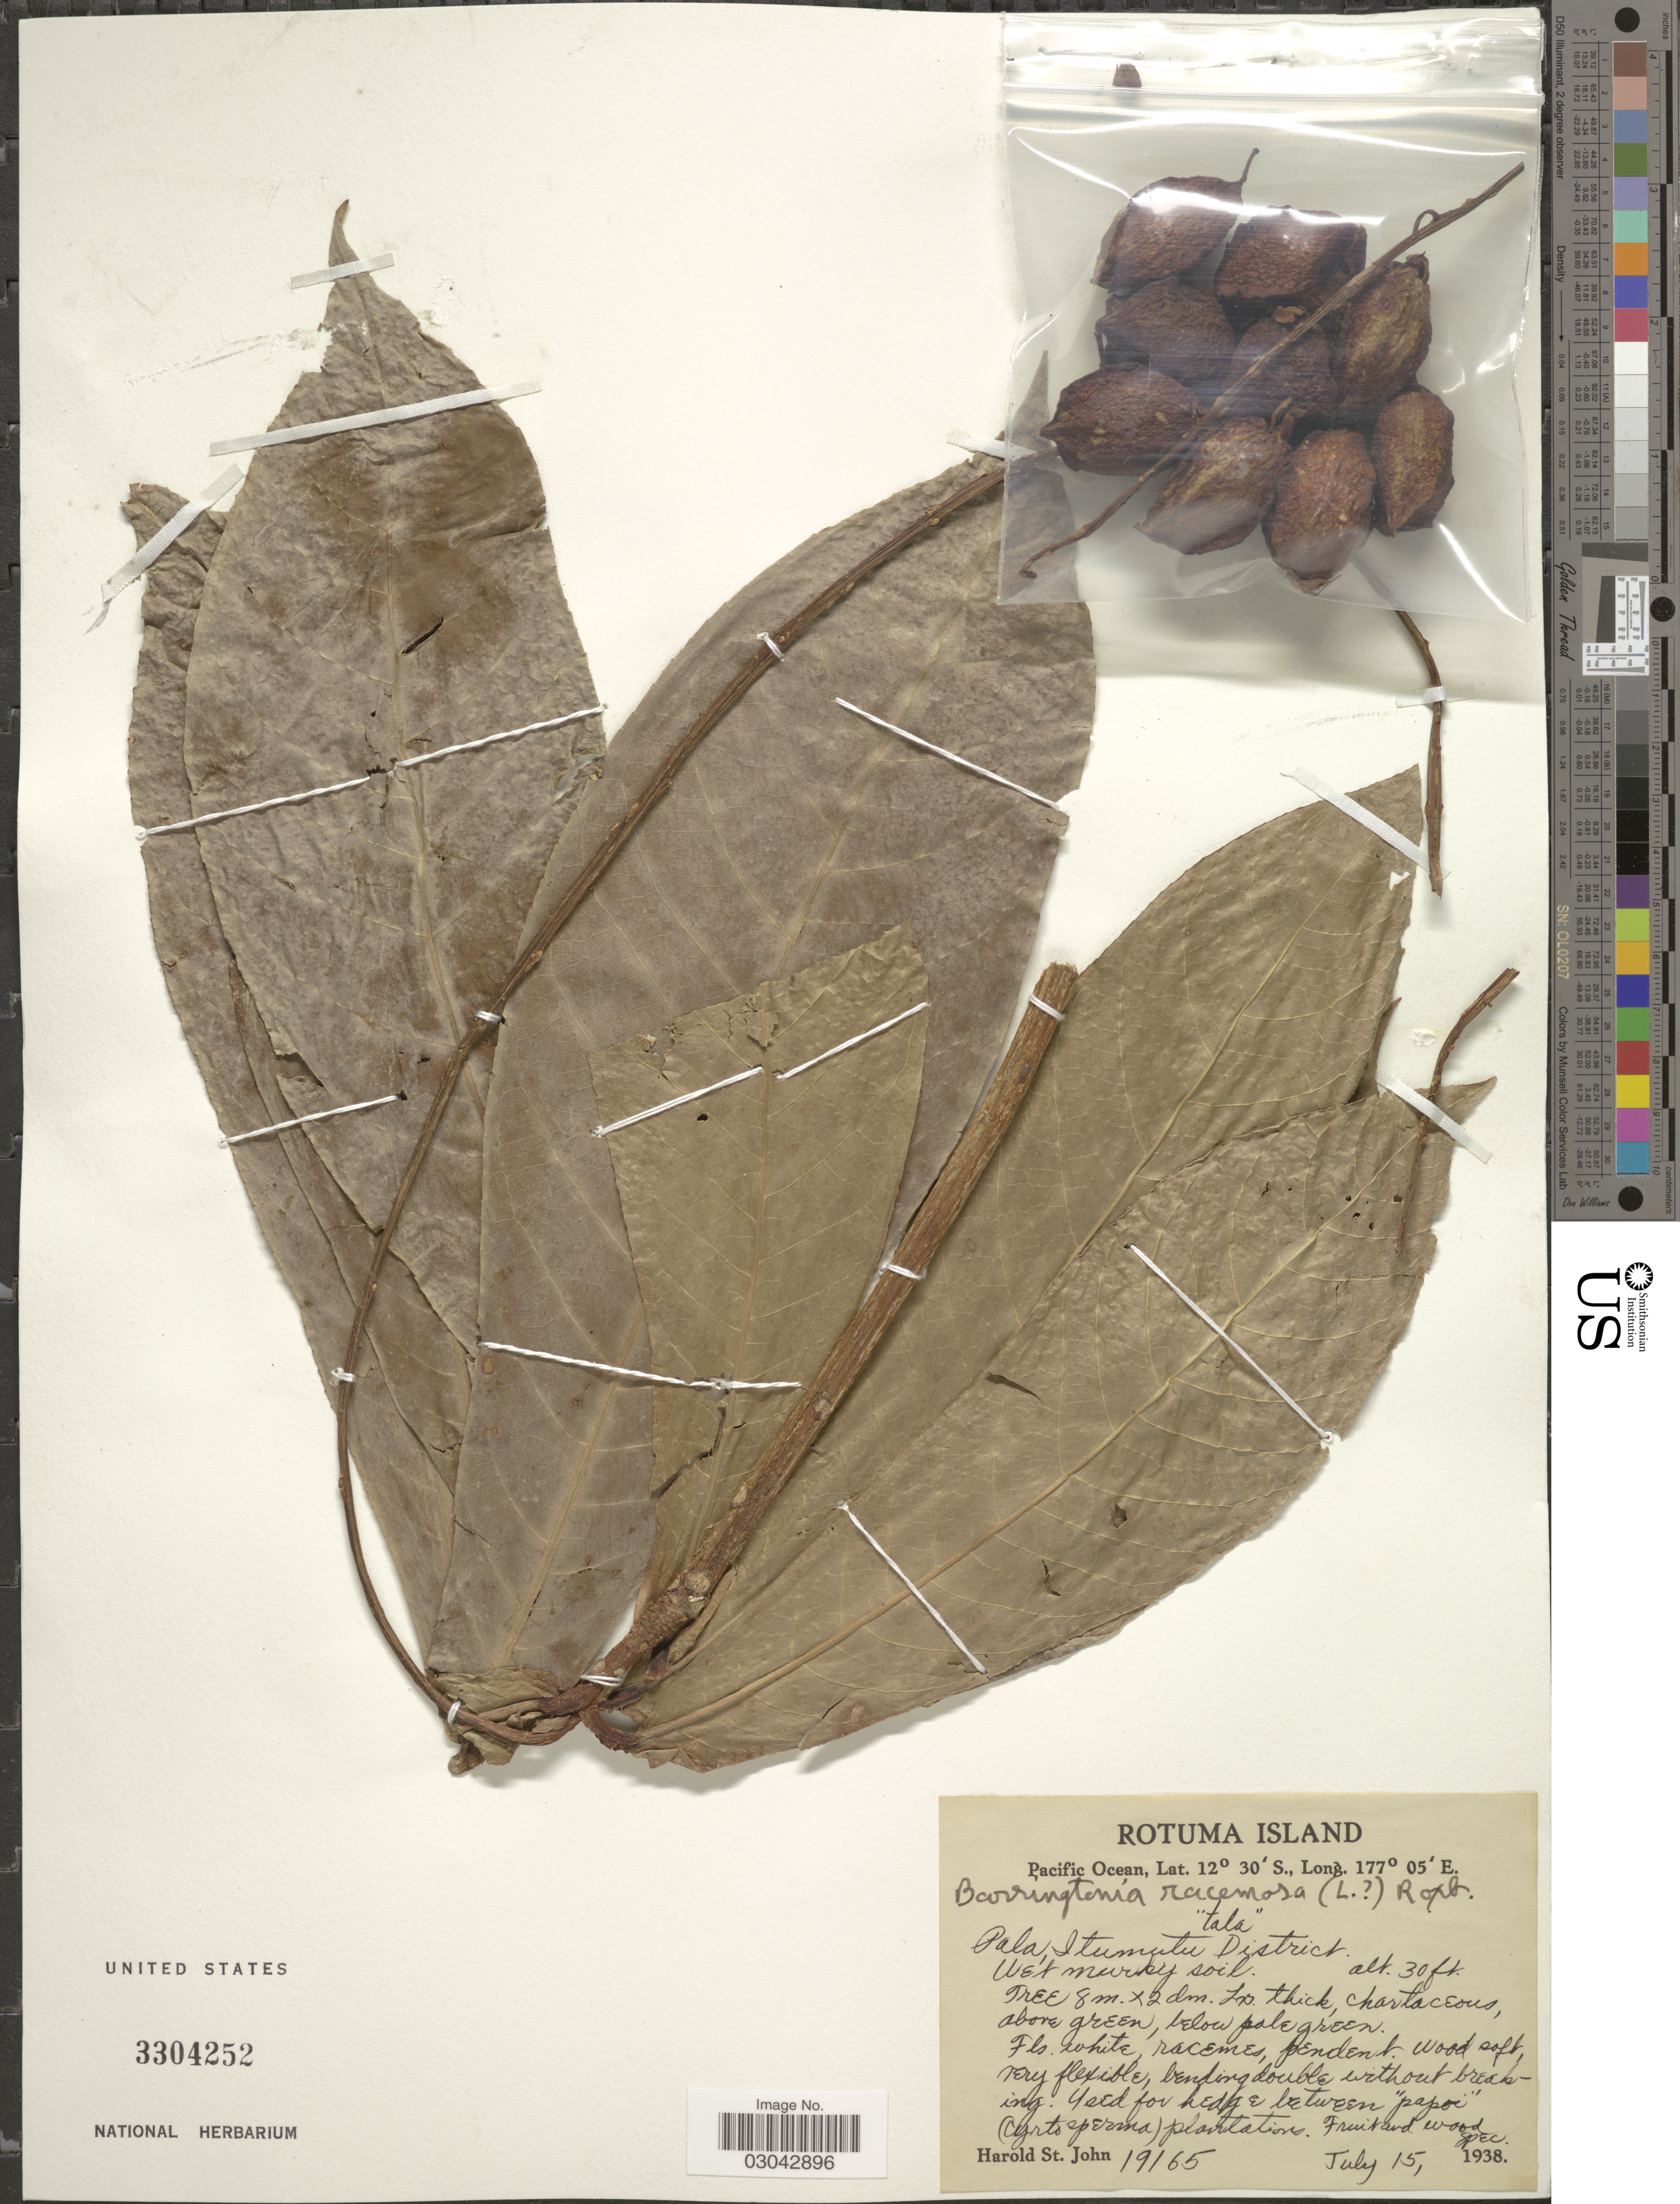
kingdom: Plantae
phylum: Tracheophyta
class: Magnoliopsida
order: Ericales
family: Lecythidaceae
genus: Barringtonia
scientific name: Barringtonia racemosa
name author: (L.) Spreng.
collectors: H. St. John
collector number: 19165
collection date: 1938-07-15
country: Fiji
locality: Rotuma Island, Pacific Ocean, Pala Itumutu District.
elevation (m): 9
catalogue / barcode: US 3304252